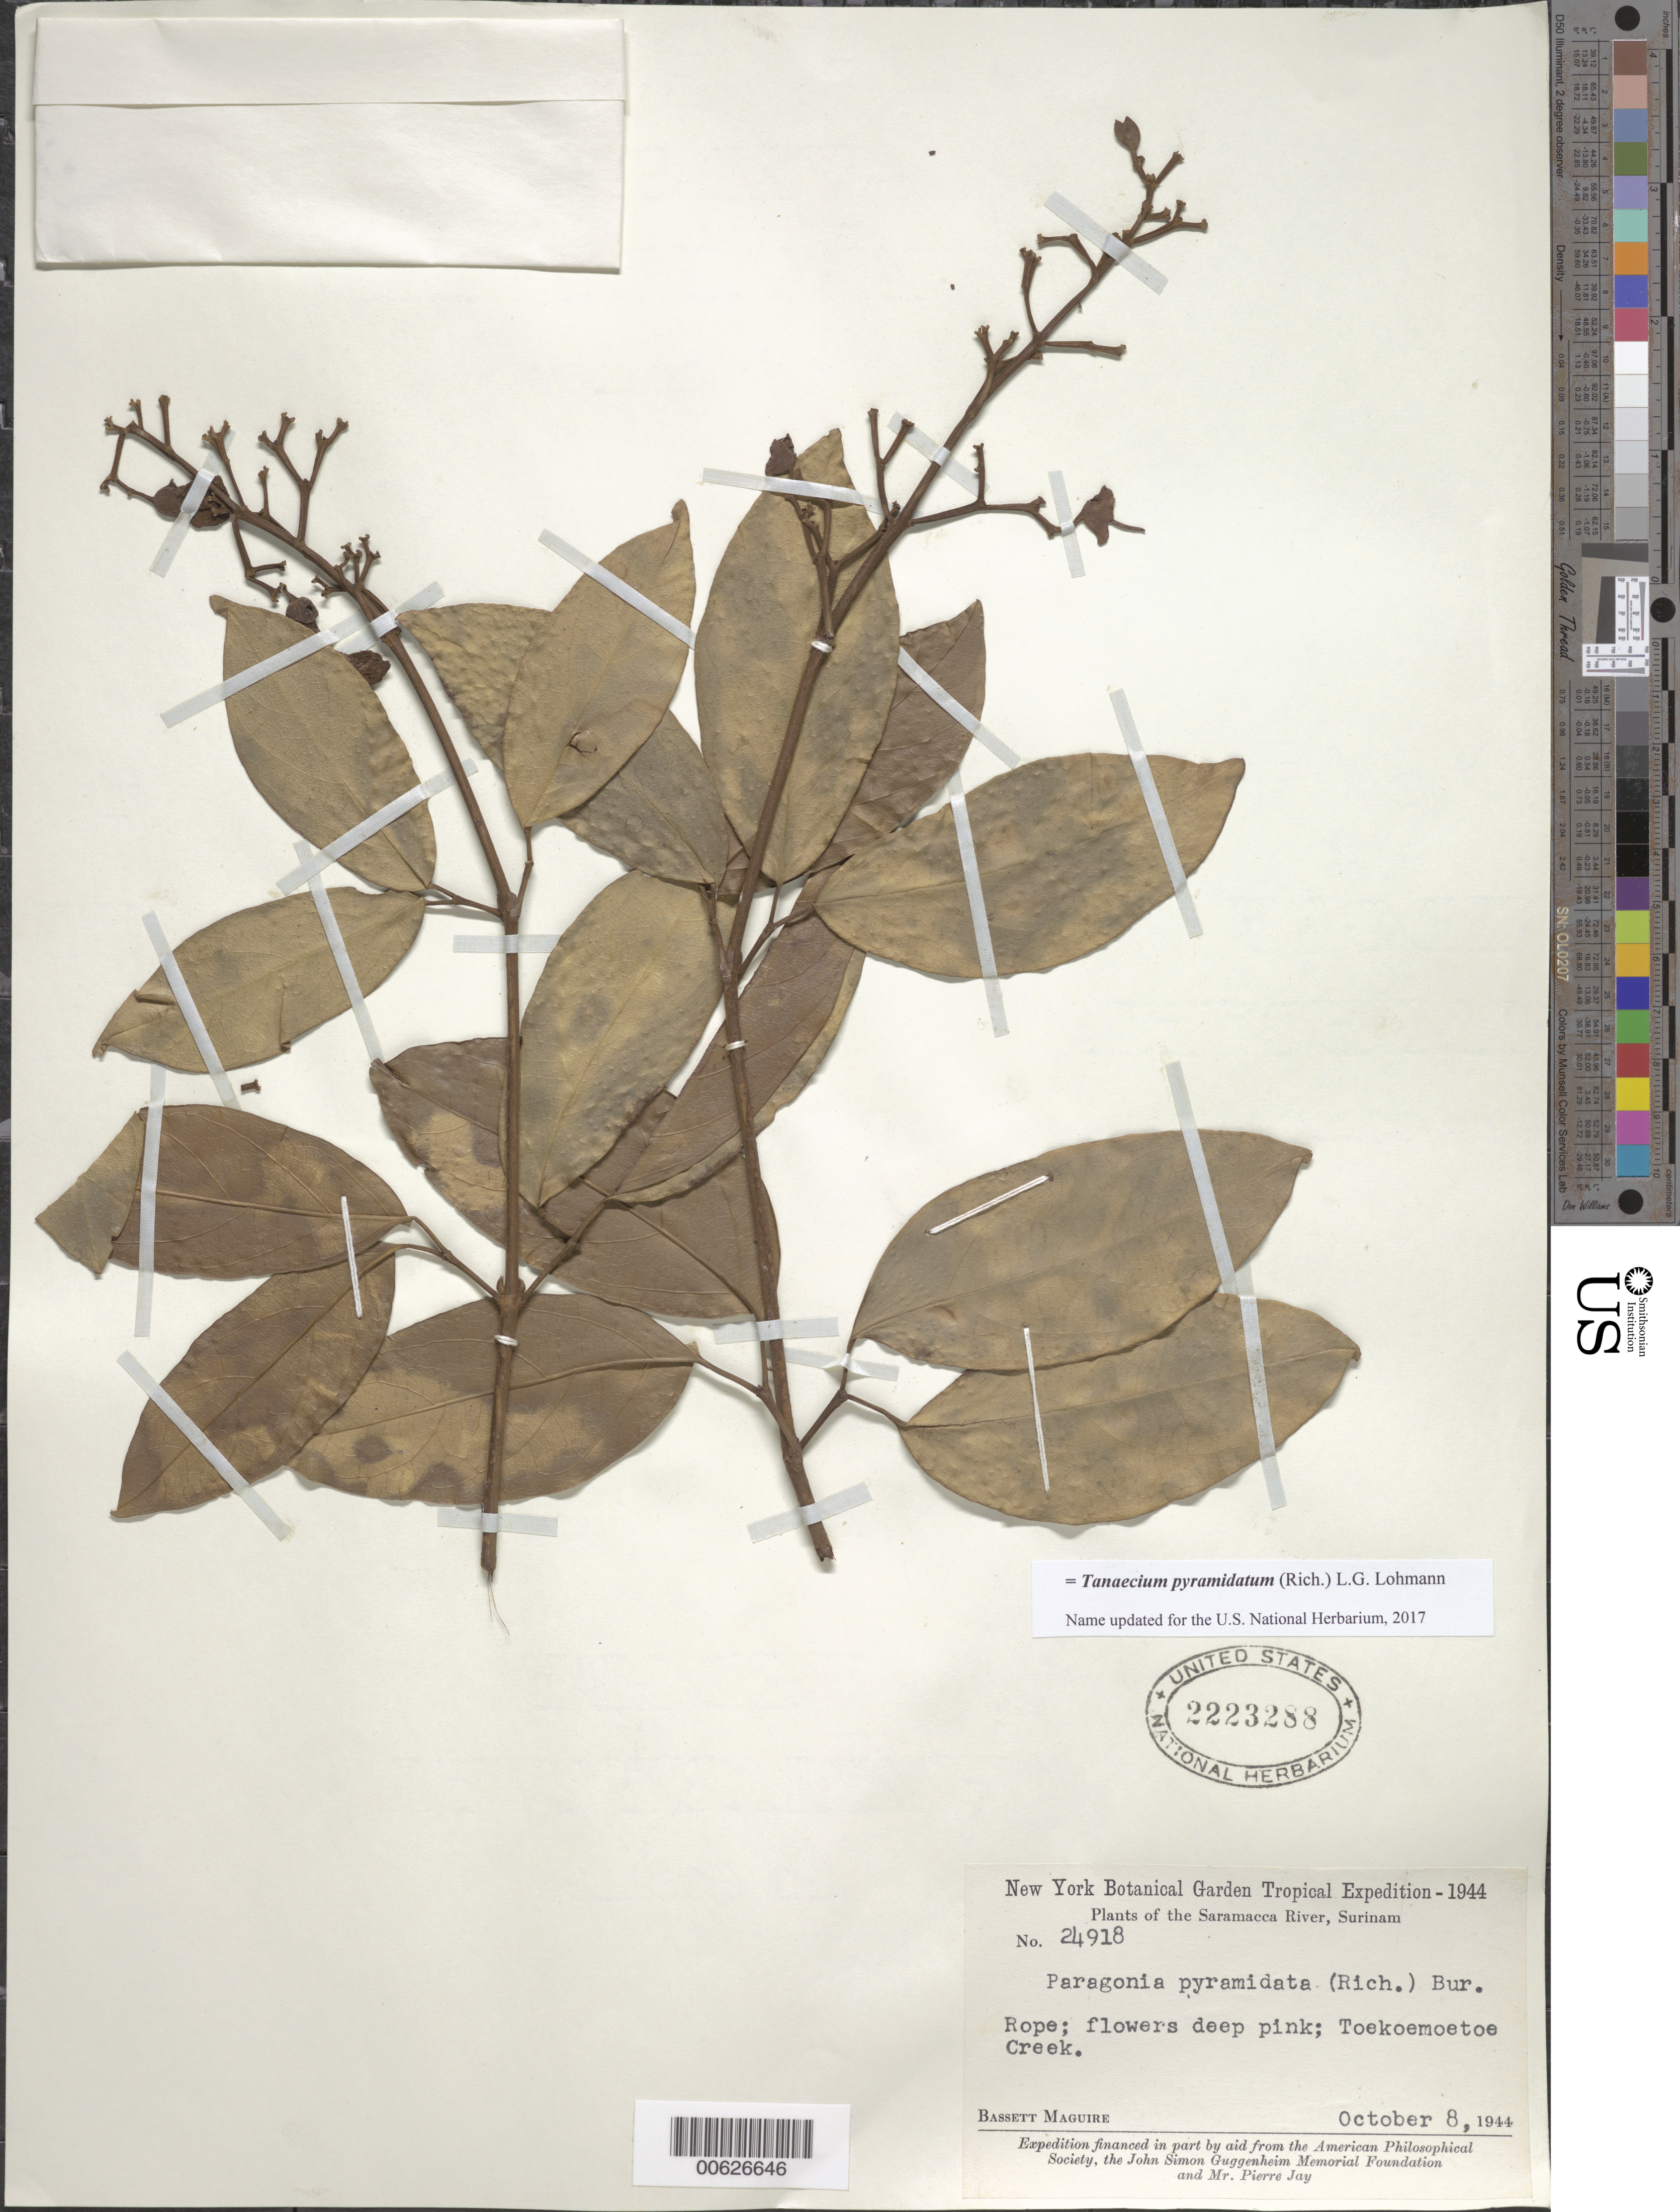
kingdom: Plantae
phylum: Tracheophyta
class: Magnoliopsida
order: Lamiales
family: Bignoniaceae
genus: Tanaecium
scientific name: Tanaecium pyramidatum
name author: (Rich.) L.G. Lohmann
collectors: B. Maguire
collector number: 24918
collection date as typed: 8-Oct-44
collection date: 1944-10-08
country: Suriname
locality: Saramacca River Headwaters, Toekoemoetoe Creek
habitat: Overhanging creek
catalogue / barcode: US 2223288